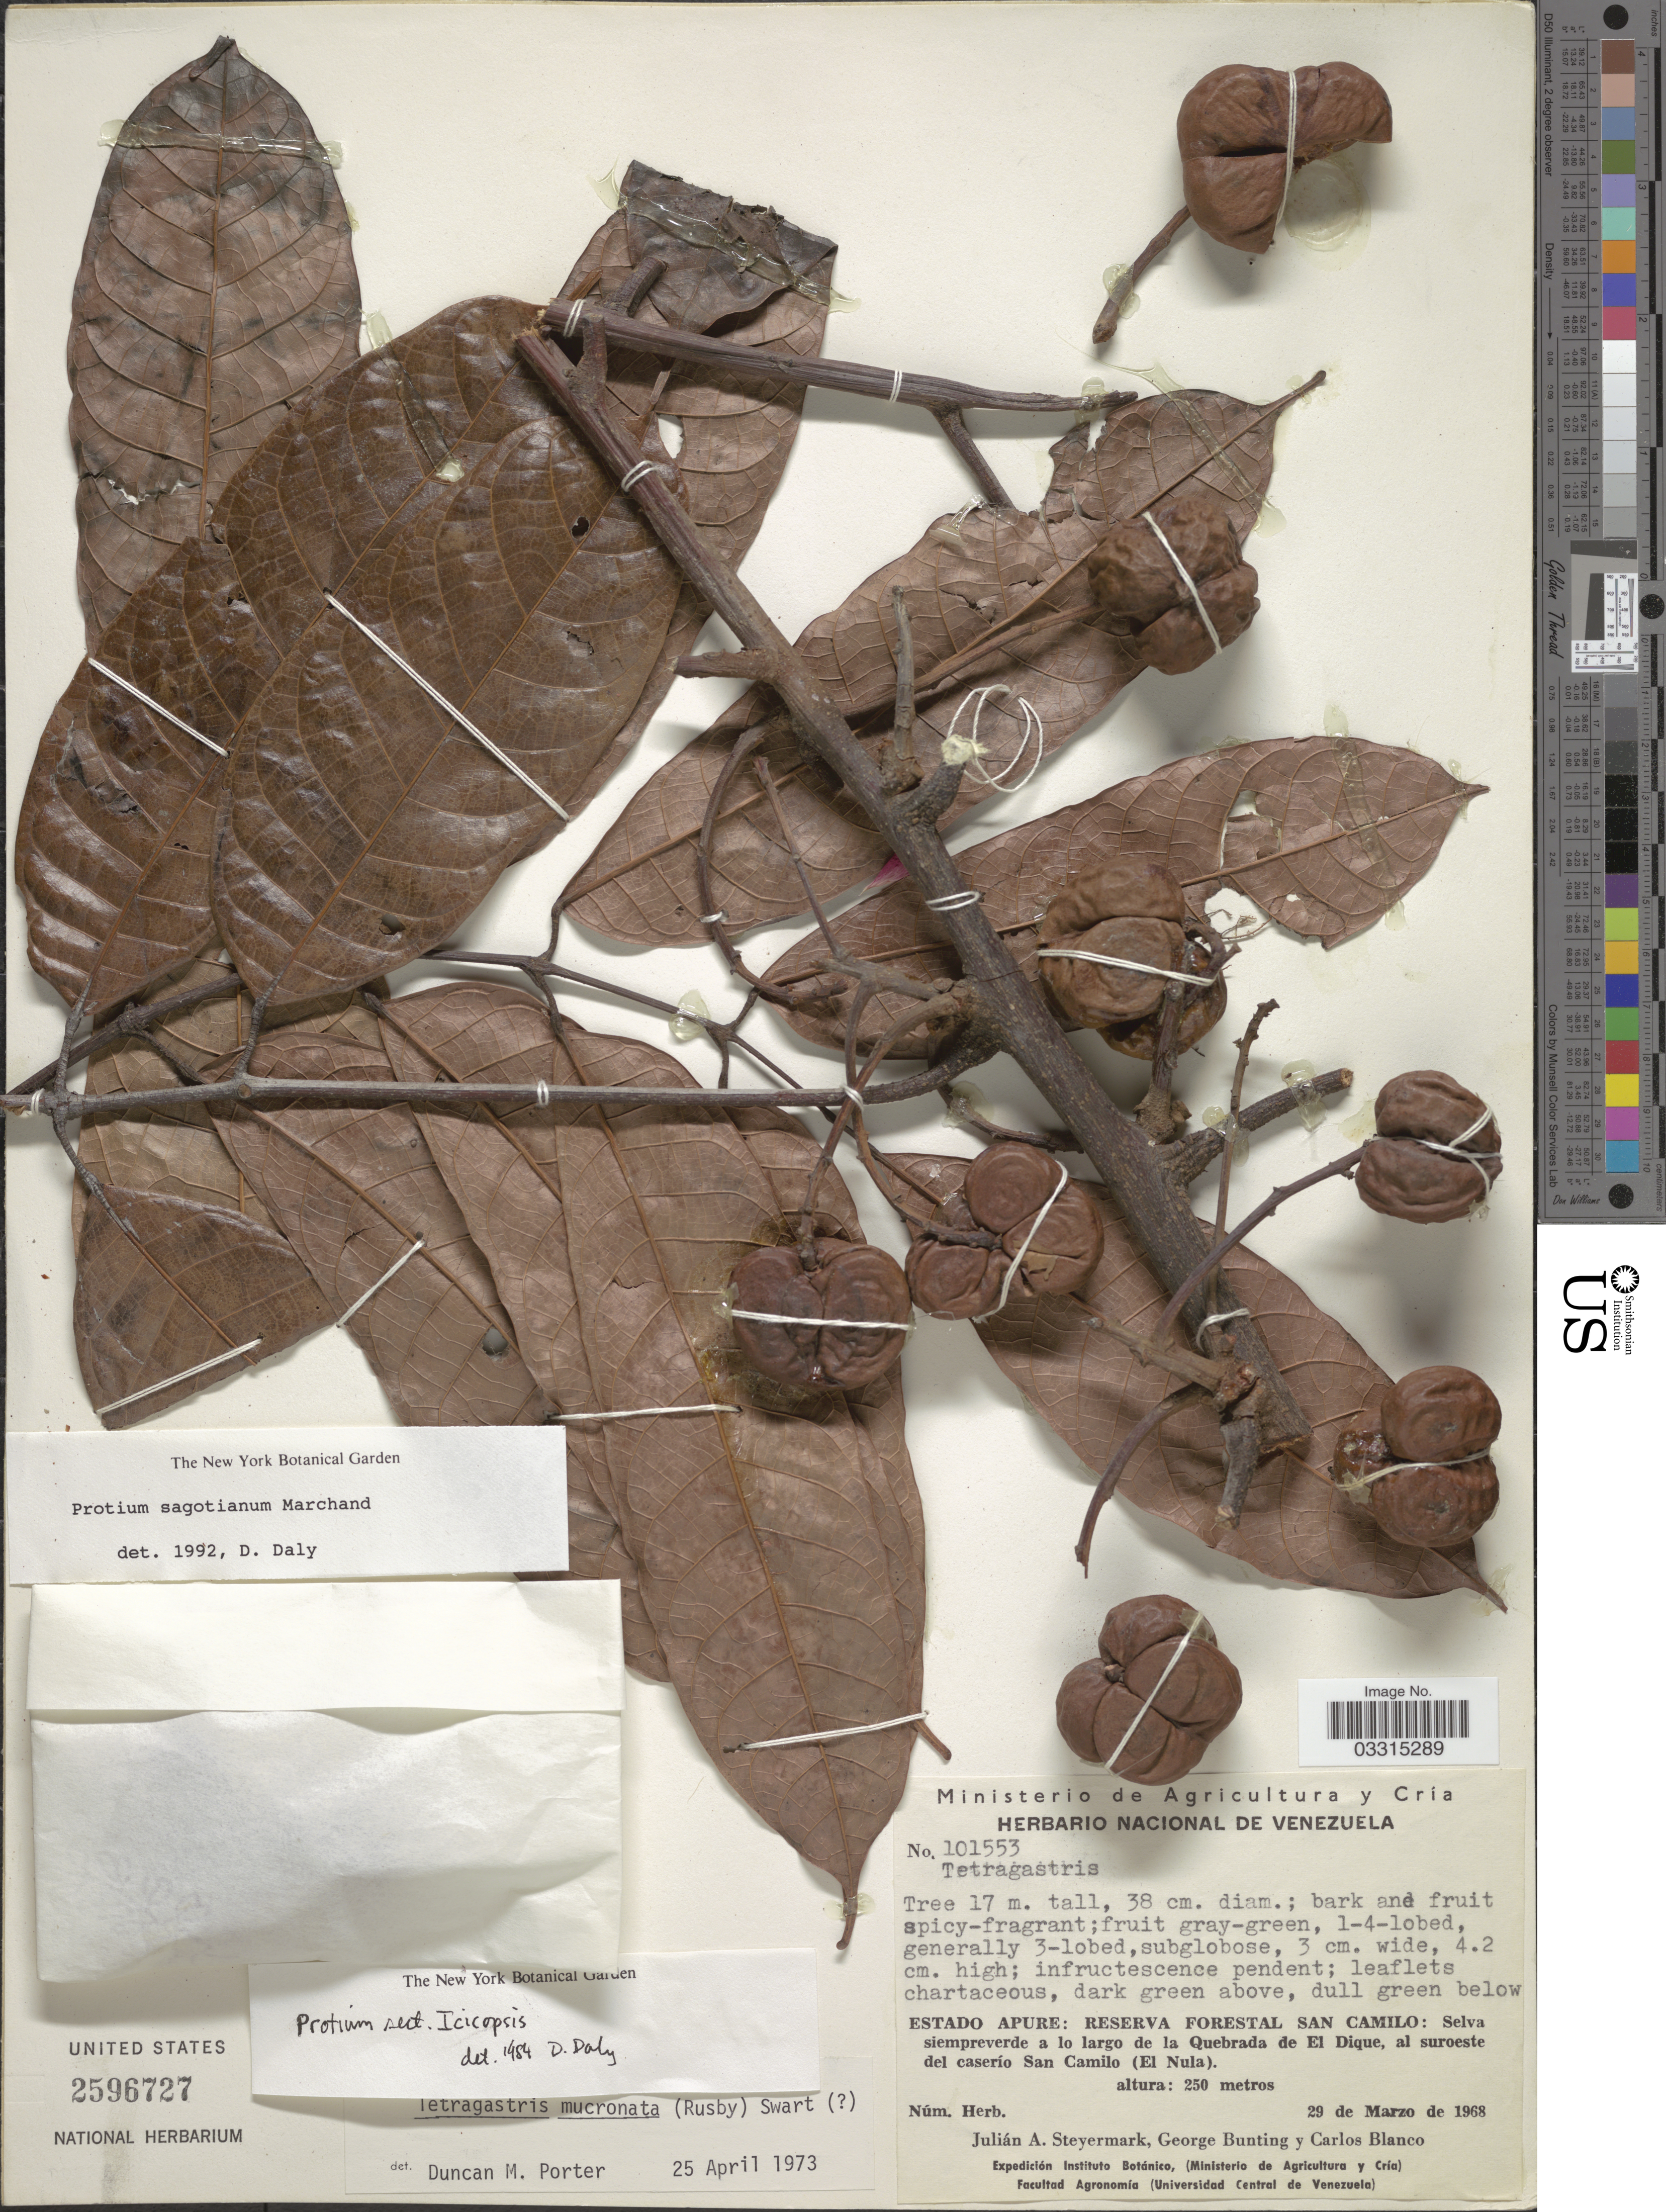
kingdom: Plantae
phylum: Tracheophyta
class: Magnoliopsida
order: Sapindales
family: Burseraceae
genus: Protium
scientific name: Protium sagotianum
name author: Marchand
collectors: J. Steyermark, G. S. Bunting & C. Blanco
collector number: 101553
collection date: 1968-03-29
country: Venezuela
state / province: Apure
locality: Reserva Forestal San Camilo: Selva siempreverde a lo largo de la Quebrada de El Dique, al suroeste del caserío San Camilo (El Nula).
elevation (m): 250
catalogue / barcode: US 2596727